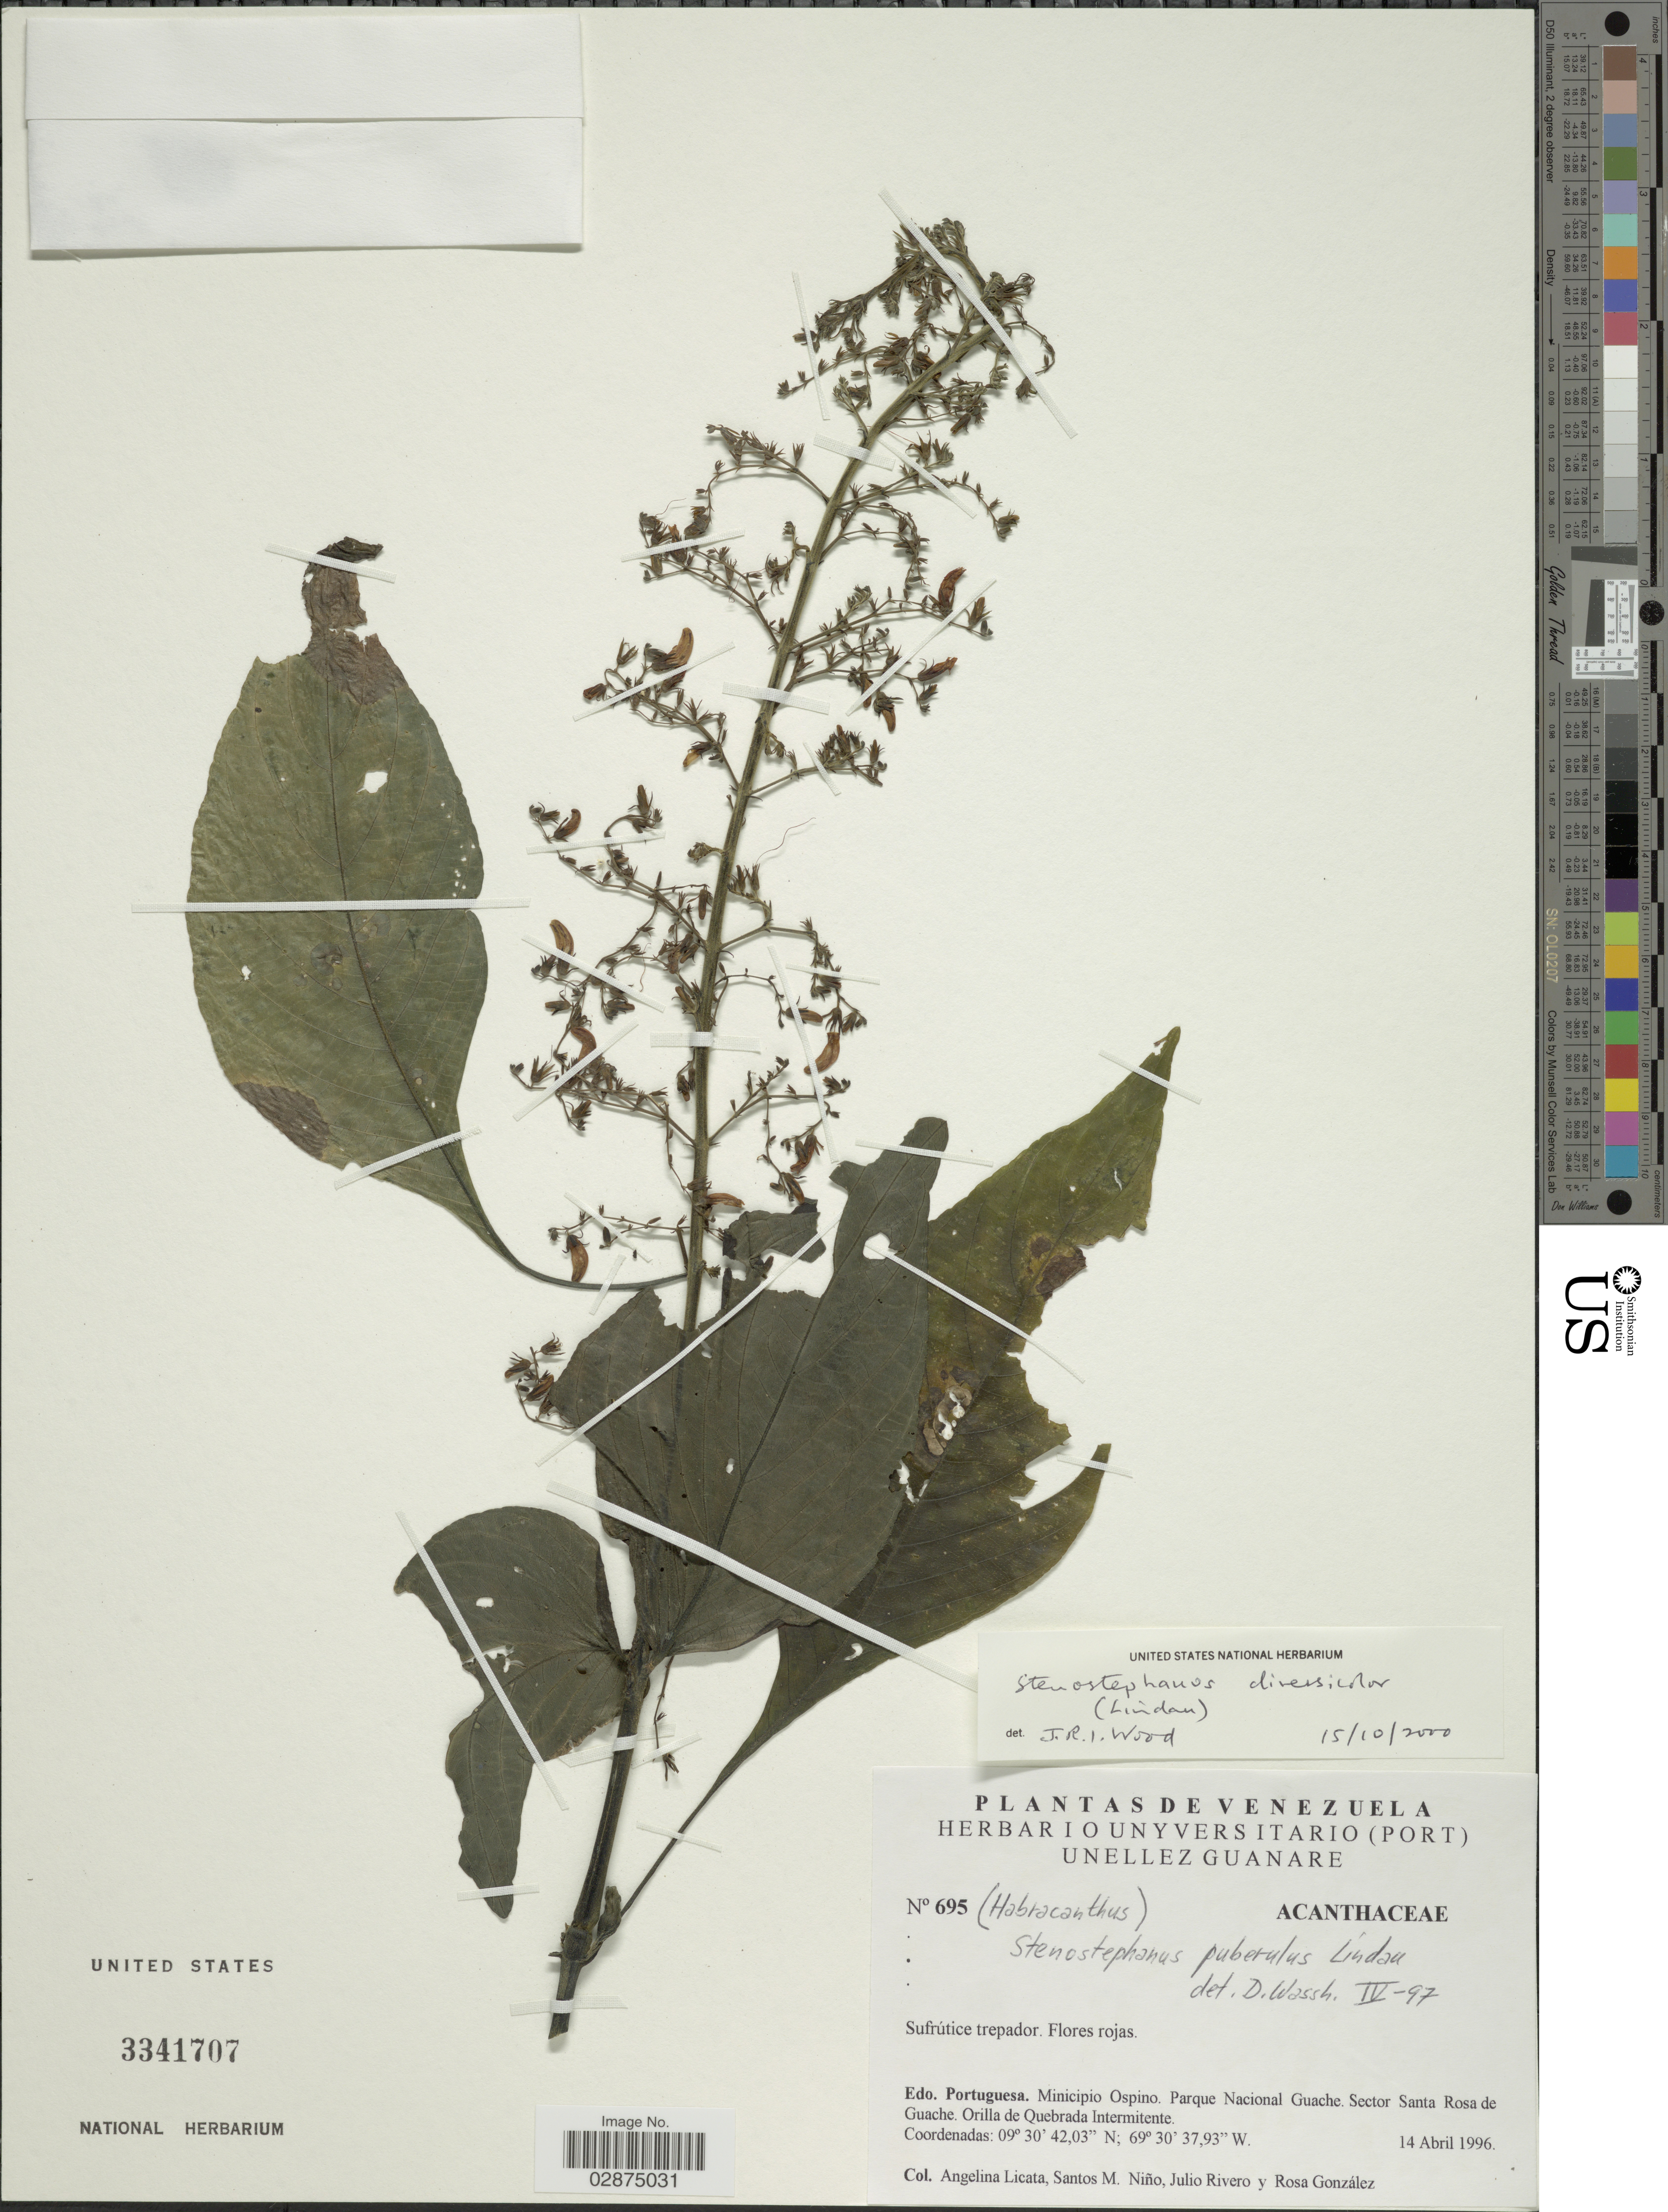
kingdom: Plantae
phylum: Tracheophyta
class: Magnoliopsida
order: Lamiales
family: Acanthaceae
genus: Habracanthus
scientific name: Habracanthus diversicolor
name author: Lindau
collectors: A. Licata, S. M. Niño, J. Rivero & R. González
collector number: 695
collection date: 1996-04-14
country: Venezuela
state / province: Portuguesa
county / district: Ospino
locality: Parque Nacional Guache. Sector Santa Rosa de Guache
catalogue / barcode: US 3341707